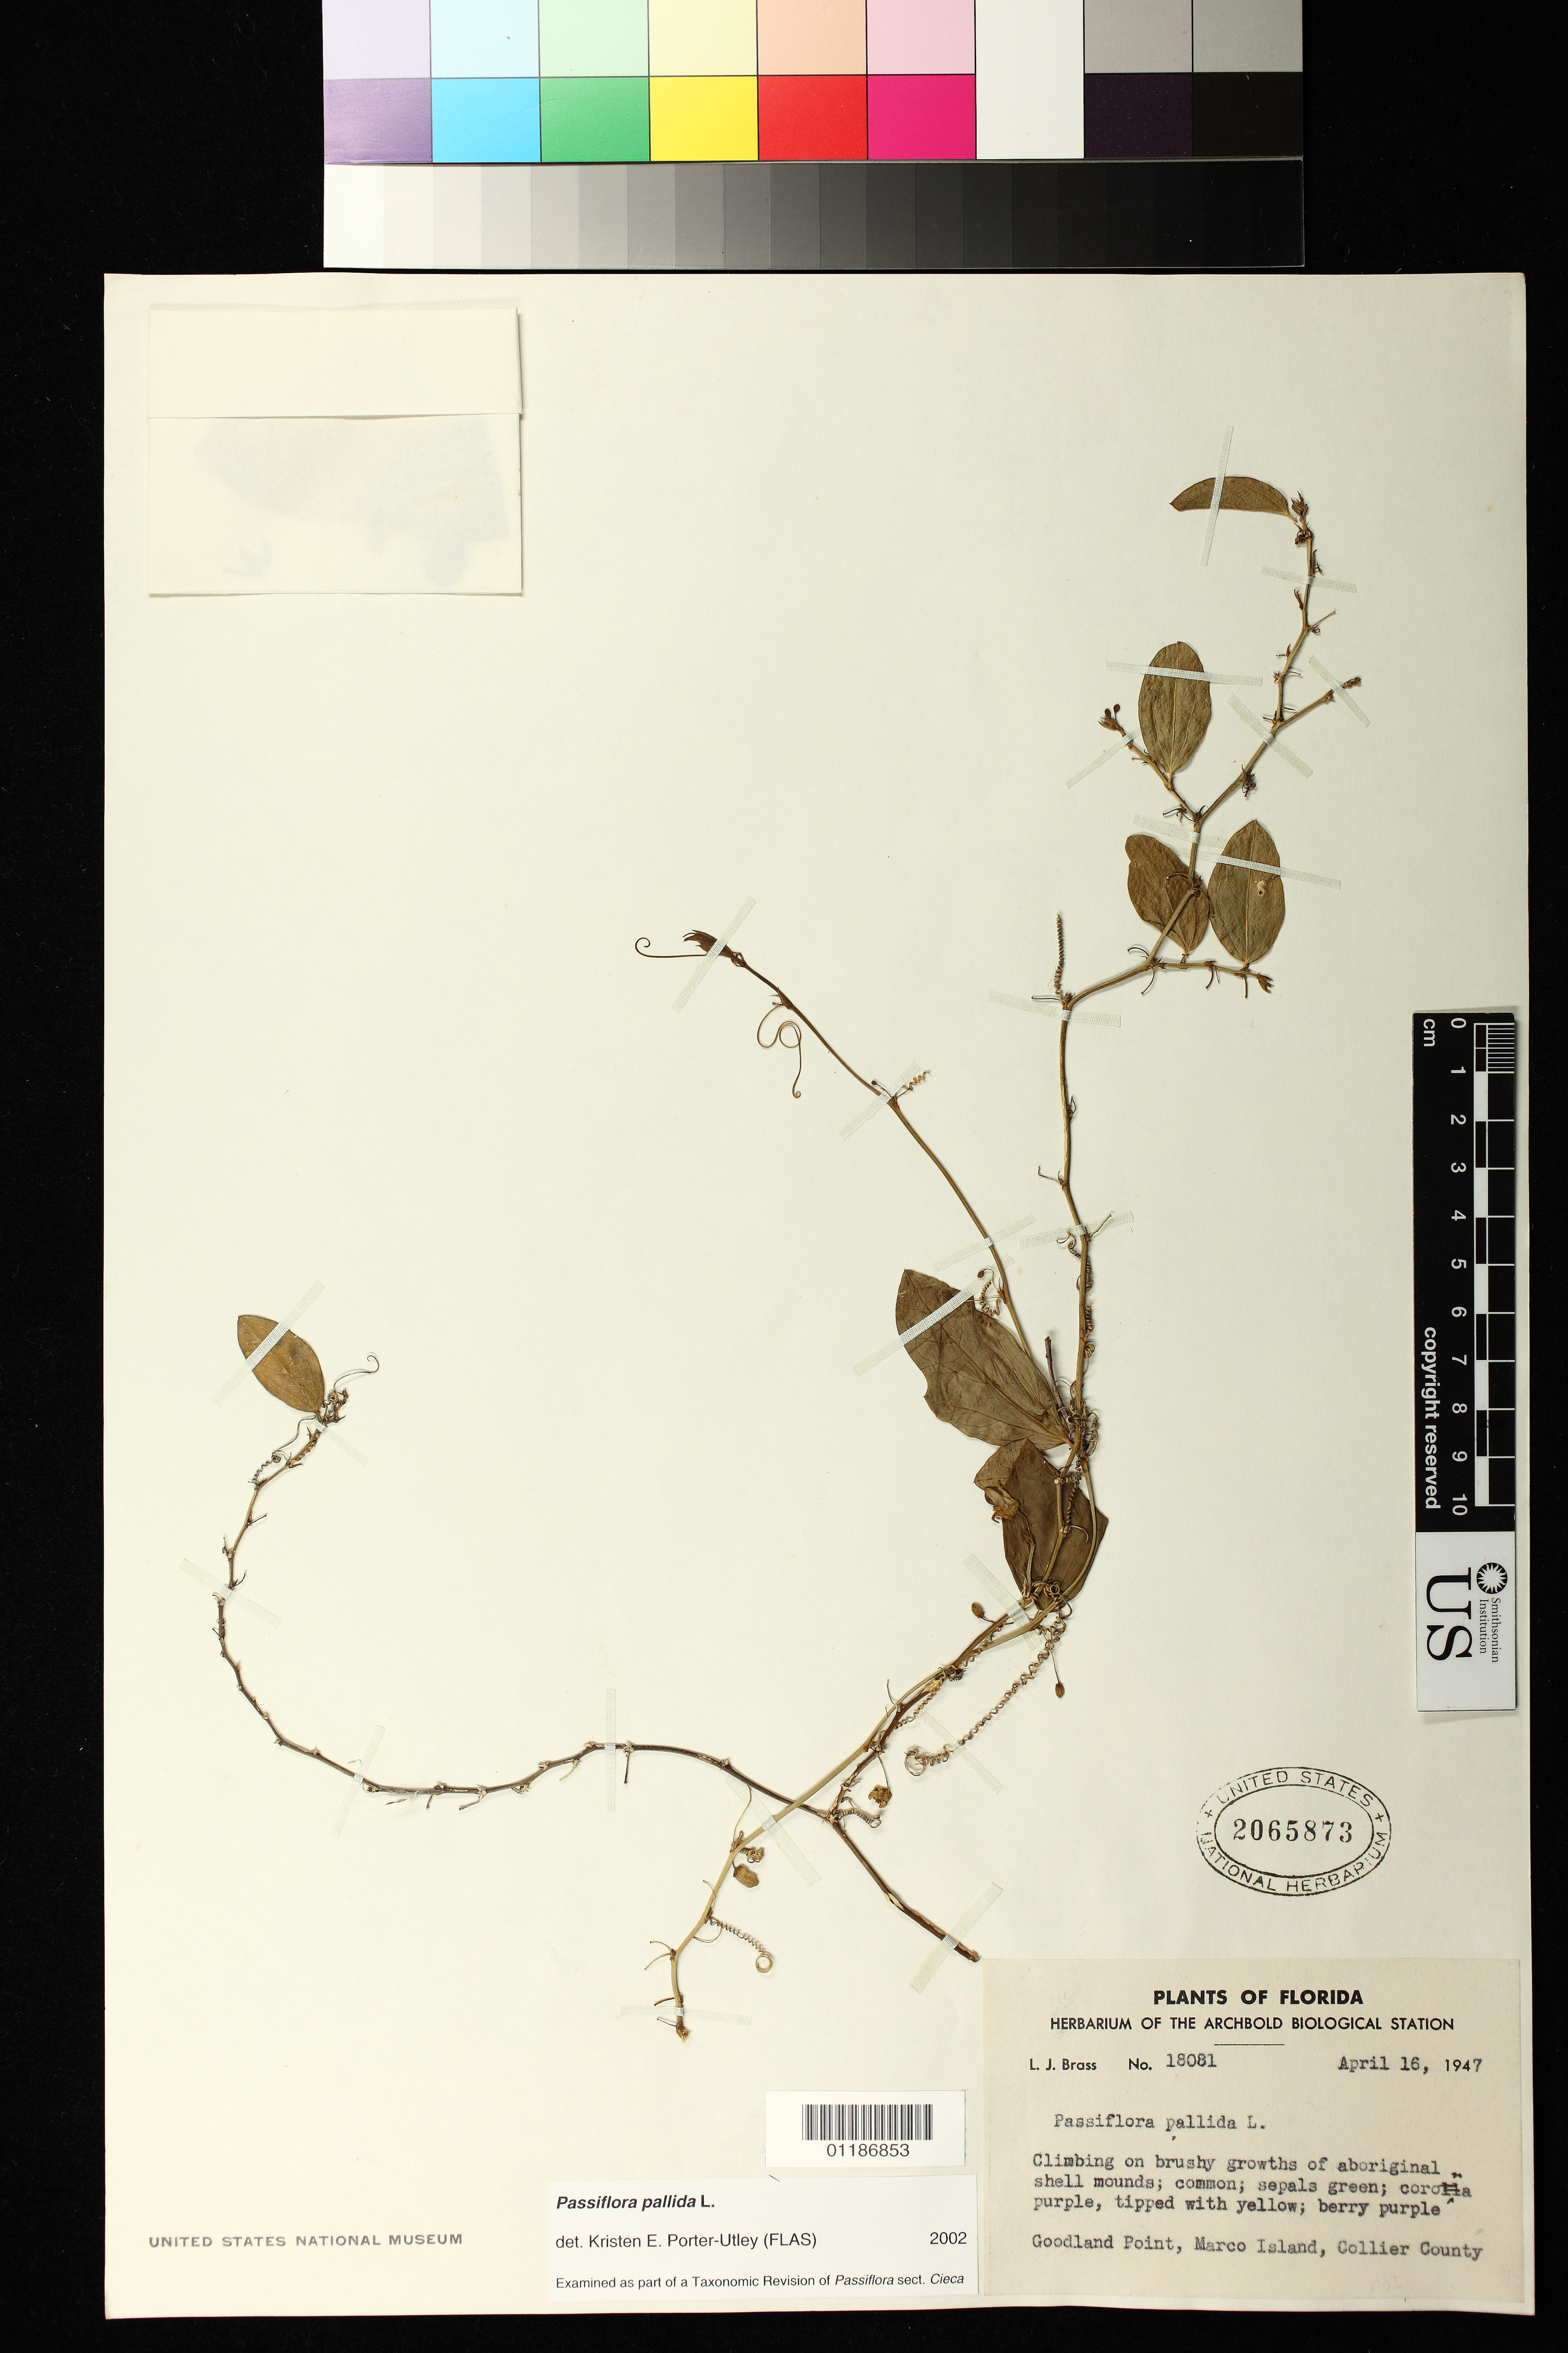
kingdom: Plantae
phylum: Tracheophyta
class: Magnoliopsida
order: Malpighiales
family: Passifloraceae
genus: Passiflora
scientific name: Passiflora pallida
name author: L.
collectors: L. J. Brass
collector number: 18081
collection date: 1947-04-16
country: United States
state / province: Florida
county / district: Collier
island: Marco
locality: Goodland Point, Marco Island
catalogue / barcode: US 2065873